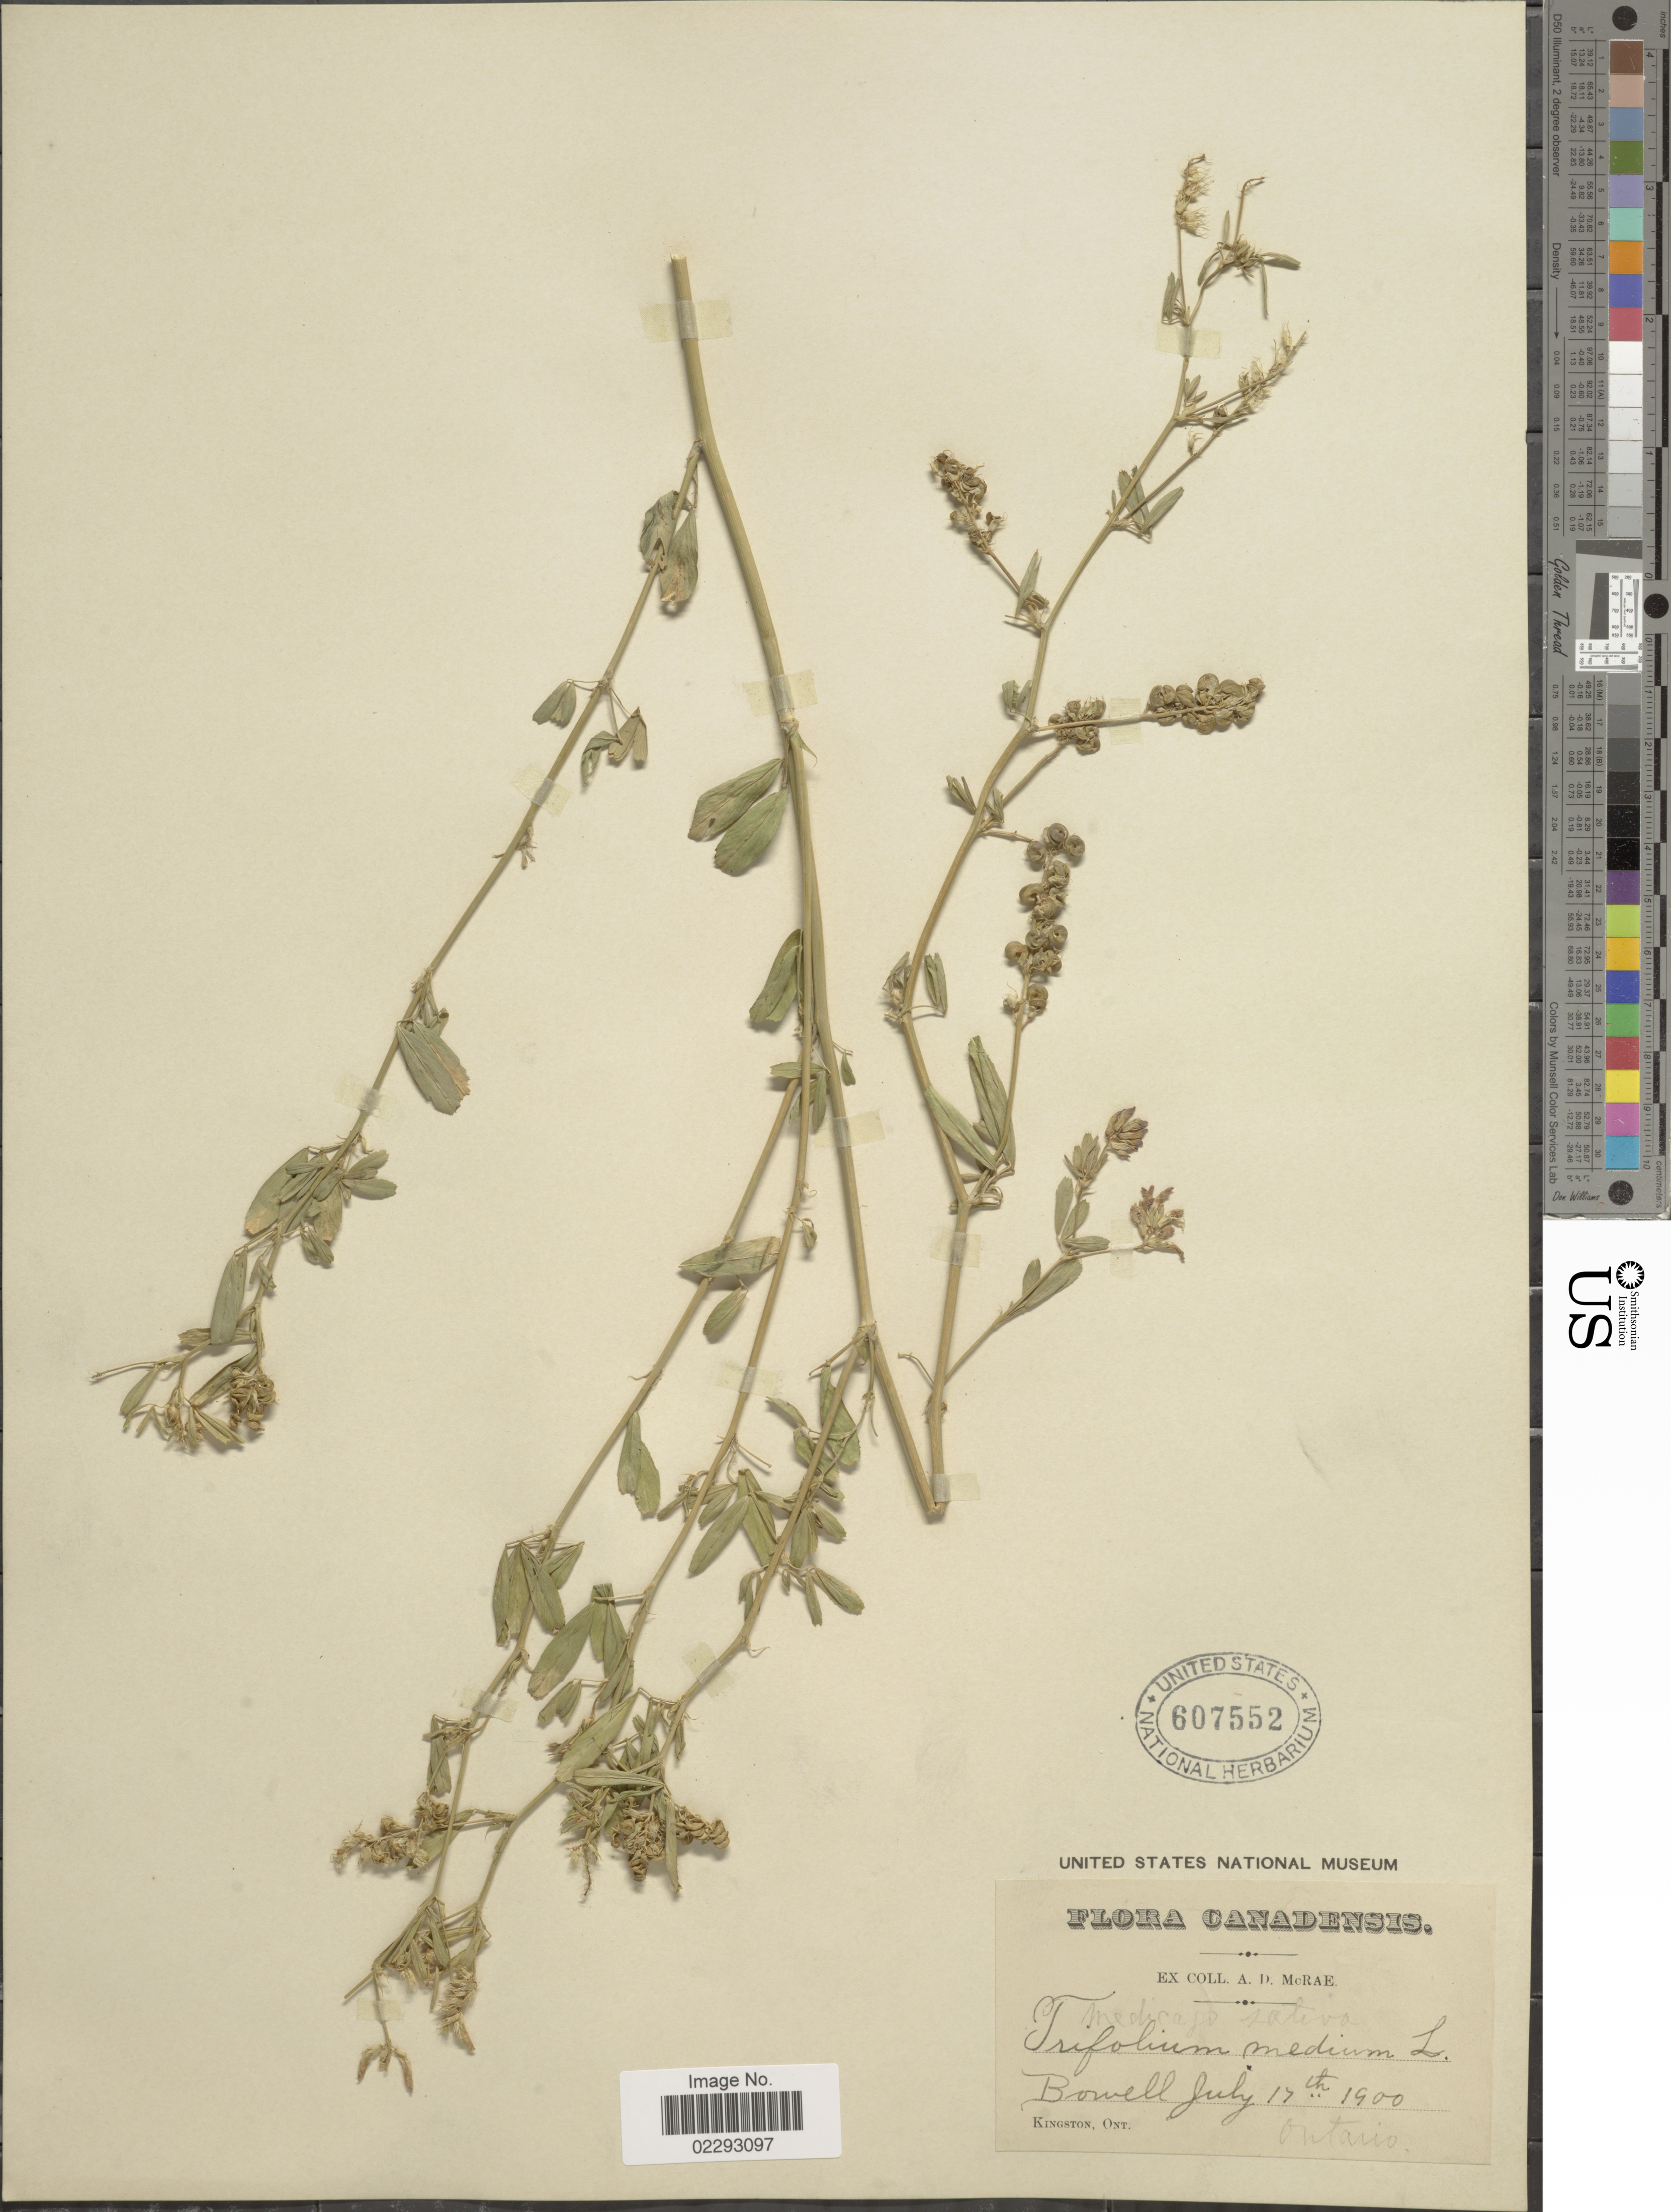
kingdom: Plantae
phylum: Tracheophyta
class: Magnoliopsida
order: Fabales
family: Fabaceae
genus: Medicago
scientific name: Medicago sativa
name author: L.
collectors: A. McRae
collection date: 1900-07-17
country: Canada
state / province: Ontario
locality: Canadensis, Bowell.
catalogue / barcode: US 607552